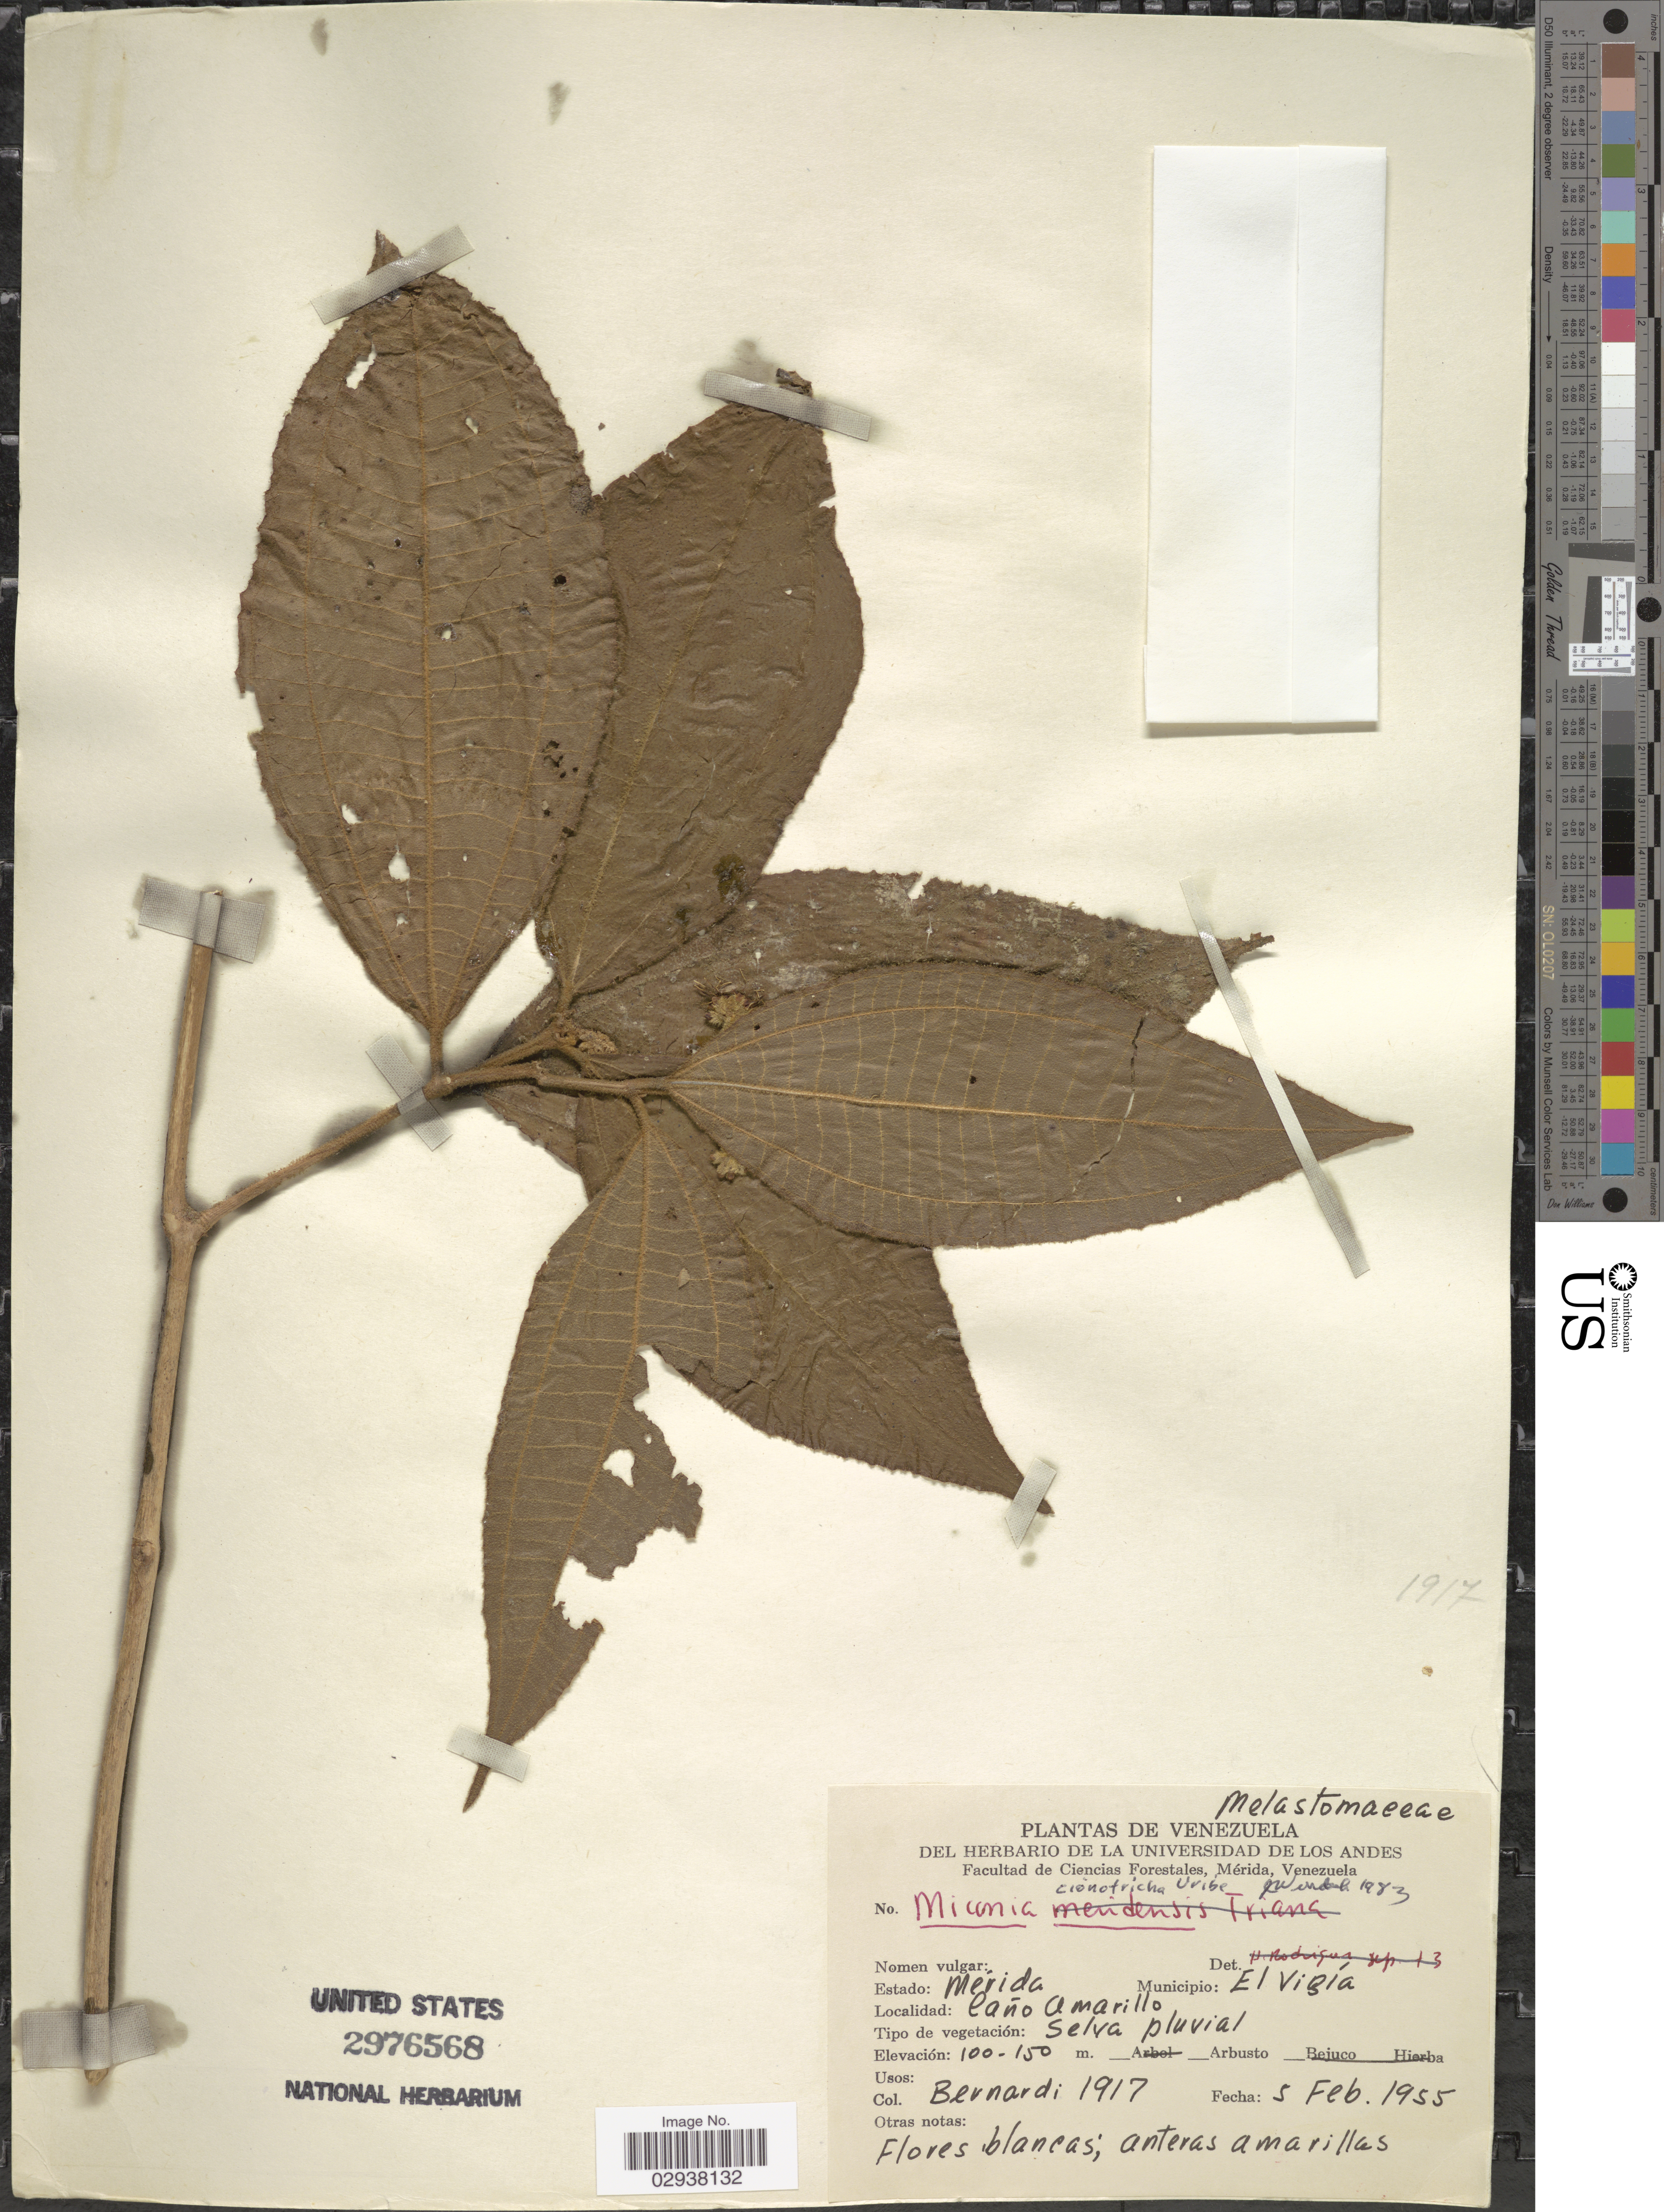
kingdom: Plantae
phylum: Tracheophyta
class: Magnoliopsida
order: Myrtales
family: Melastomataceae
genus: Miconia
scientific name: Miconia cionotricha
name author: L. Uribe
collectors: Bernardi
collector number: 1917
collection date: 1955-02-05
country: Venezuela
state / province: Mérida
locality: Estado: Mérida. Caño Amarillo. Municipio: Elvizía.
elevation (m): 100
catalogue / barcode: US 2976568